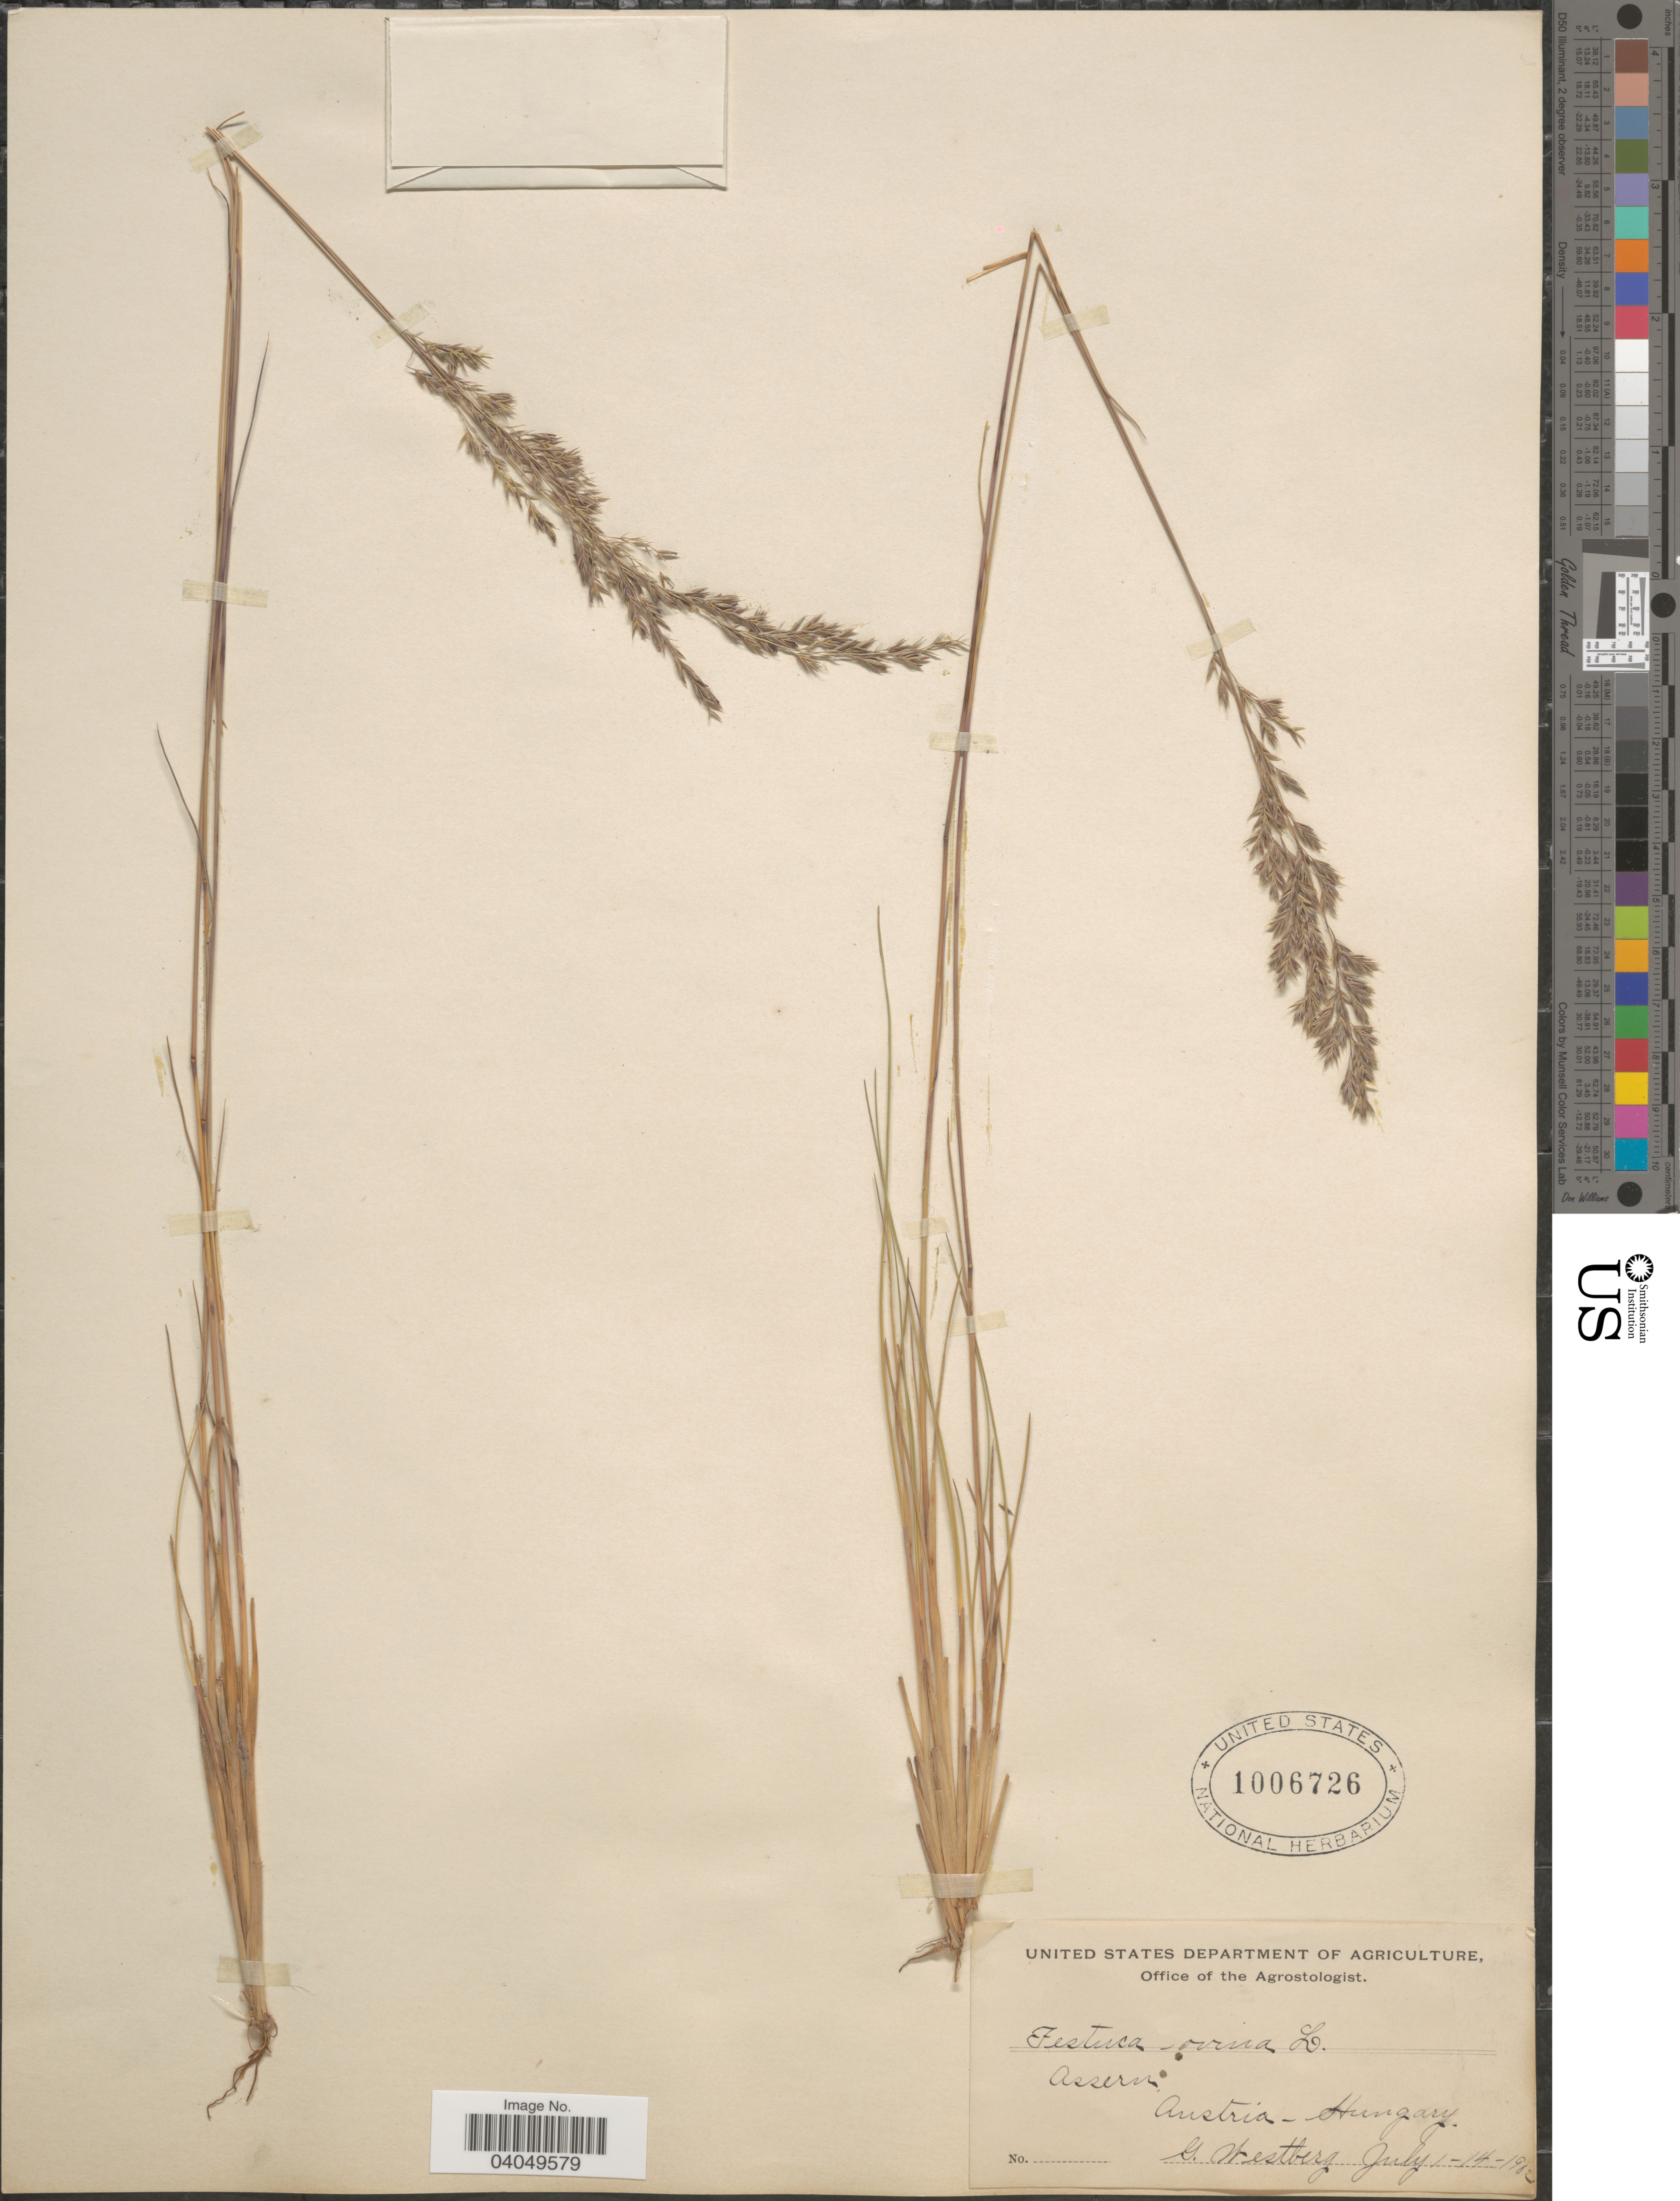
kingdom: Plantae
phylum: Tracheophyta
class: Liliopsida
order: Poales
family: Poaceae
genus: Festuca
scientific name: Festuca ovina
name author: L.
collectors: G. Westberg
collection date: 1902-07-01/1902-07-14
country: Latvia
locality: Assern. Austria - Hungary.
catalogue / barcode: US 1006726